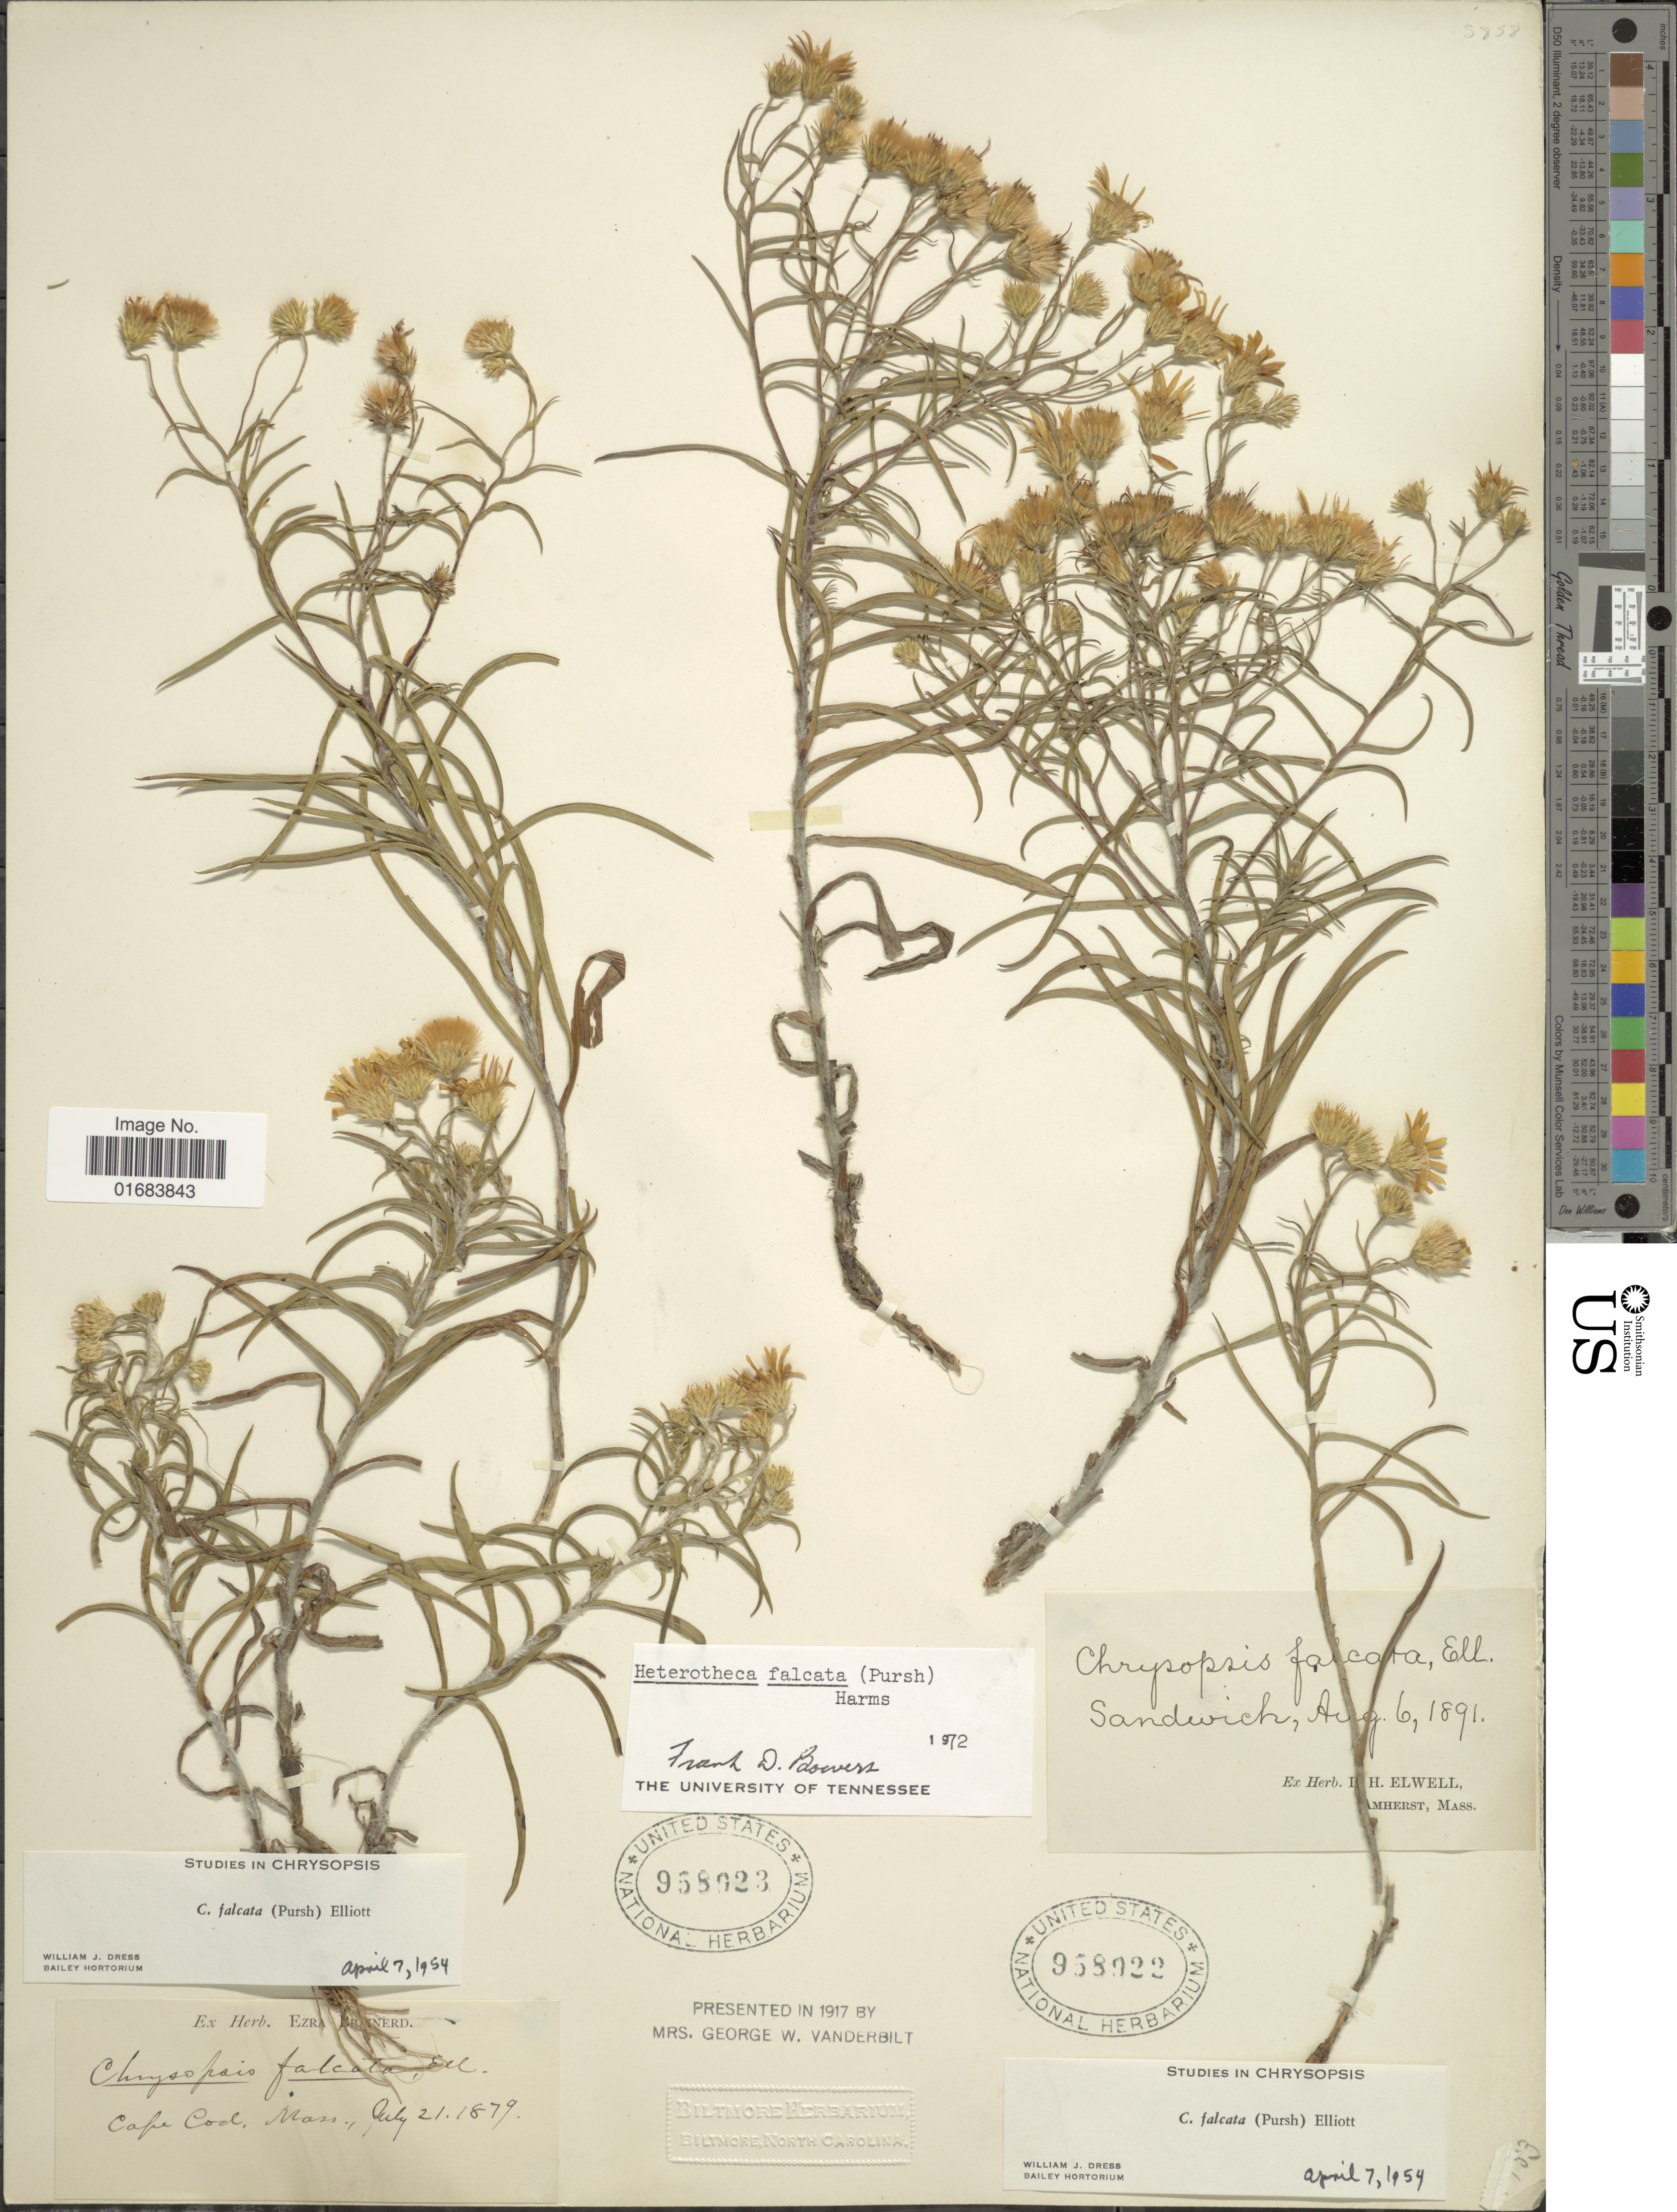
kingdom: Plantae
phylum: Tracheophyta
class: Magnoliopsida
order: Asterales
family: Asteraceae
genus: Pityopsis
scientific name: Pityopsis falcata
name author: (Pursh) Nutt.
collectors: ex herb. Ezra Brainerd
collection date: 1879-07-21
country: United States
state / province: Massachusetts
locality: Cape Cod.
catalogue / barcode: US 958923